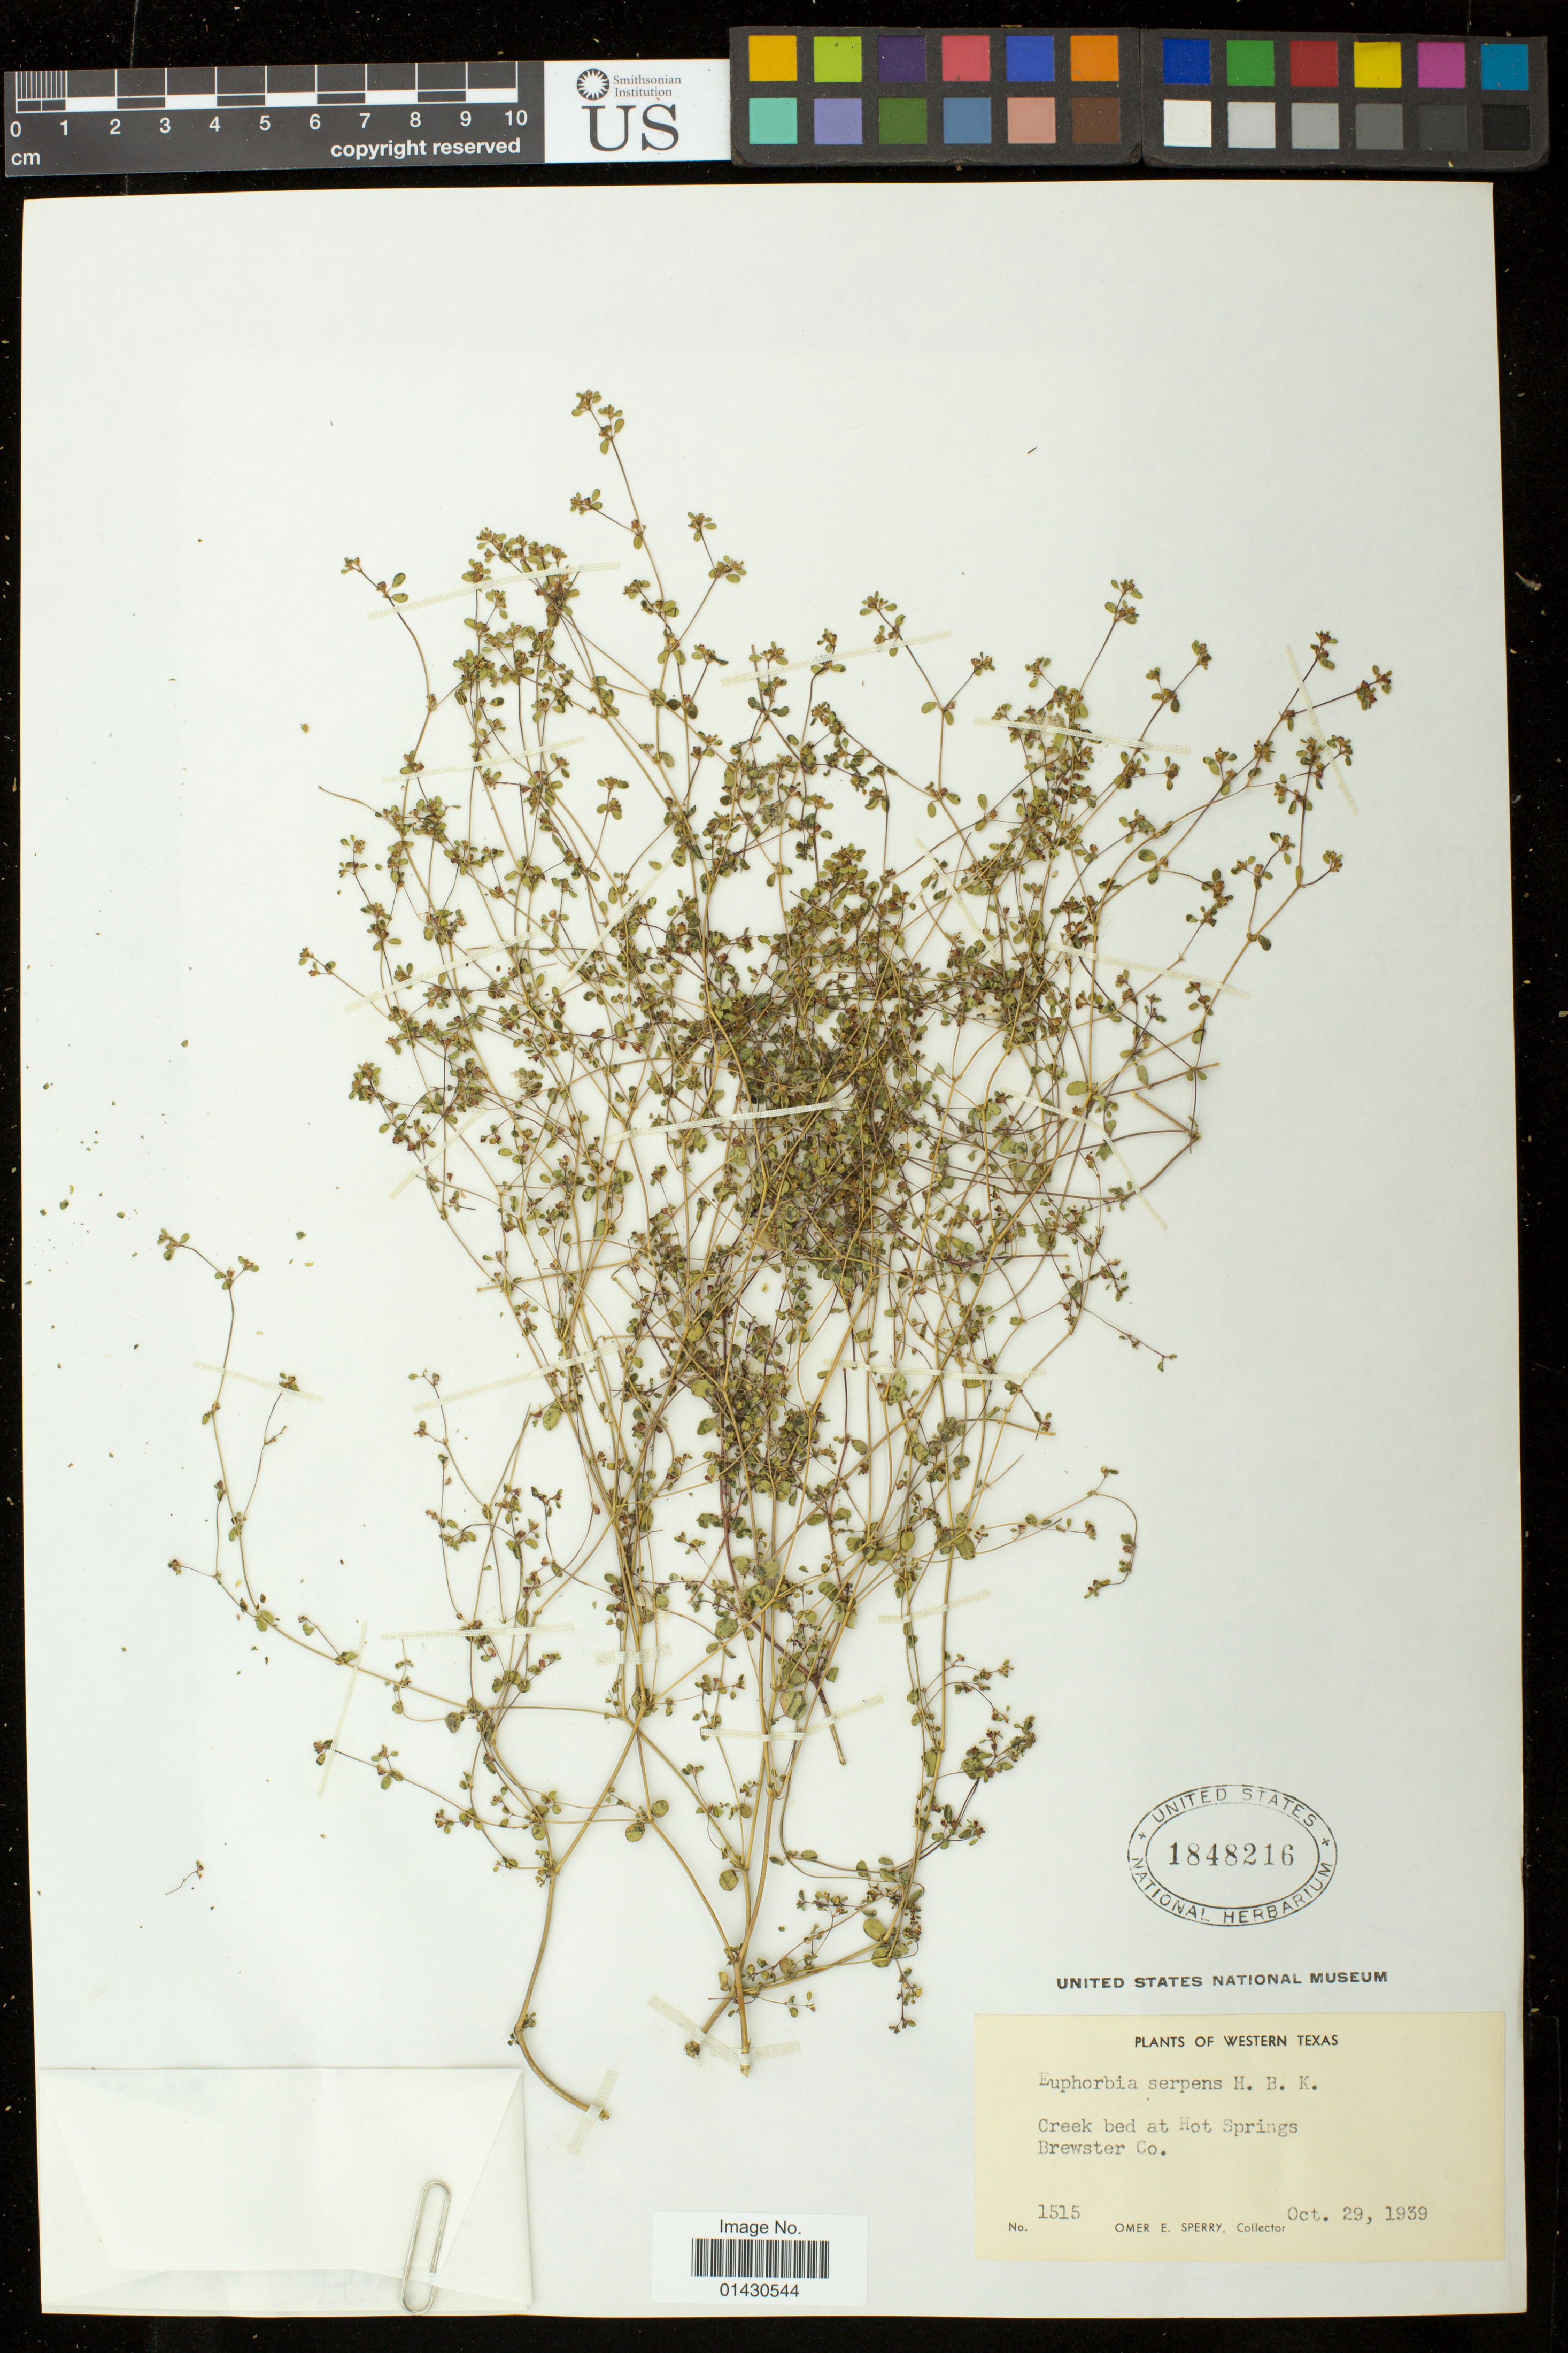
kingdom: Plantae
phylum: Tracheophyta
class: Magnoliopsida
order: Malpighiales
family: Euphorbiaceae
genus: Euphorbia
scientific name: Euphorbia serpens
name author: Kunth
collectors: O. E. Sperry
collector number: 1515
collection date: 1939-10-29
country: United States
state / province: Texas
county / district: Brewster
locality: Hot Springs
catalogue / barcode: US 1848216